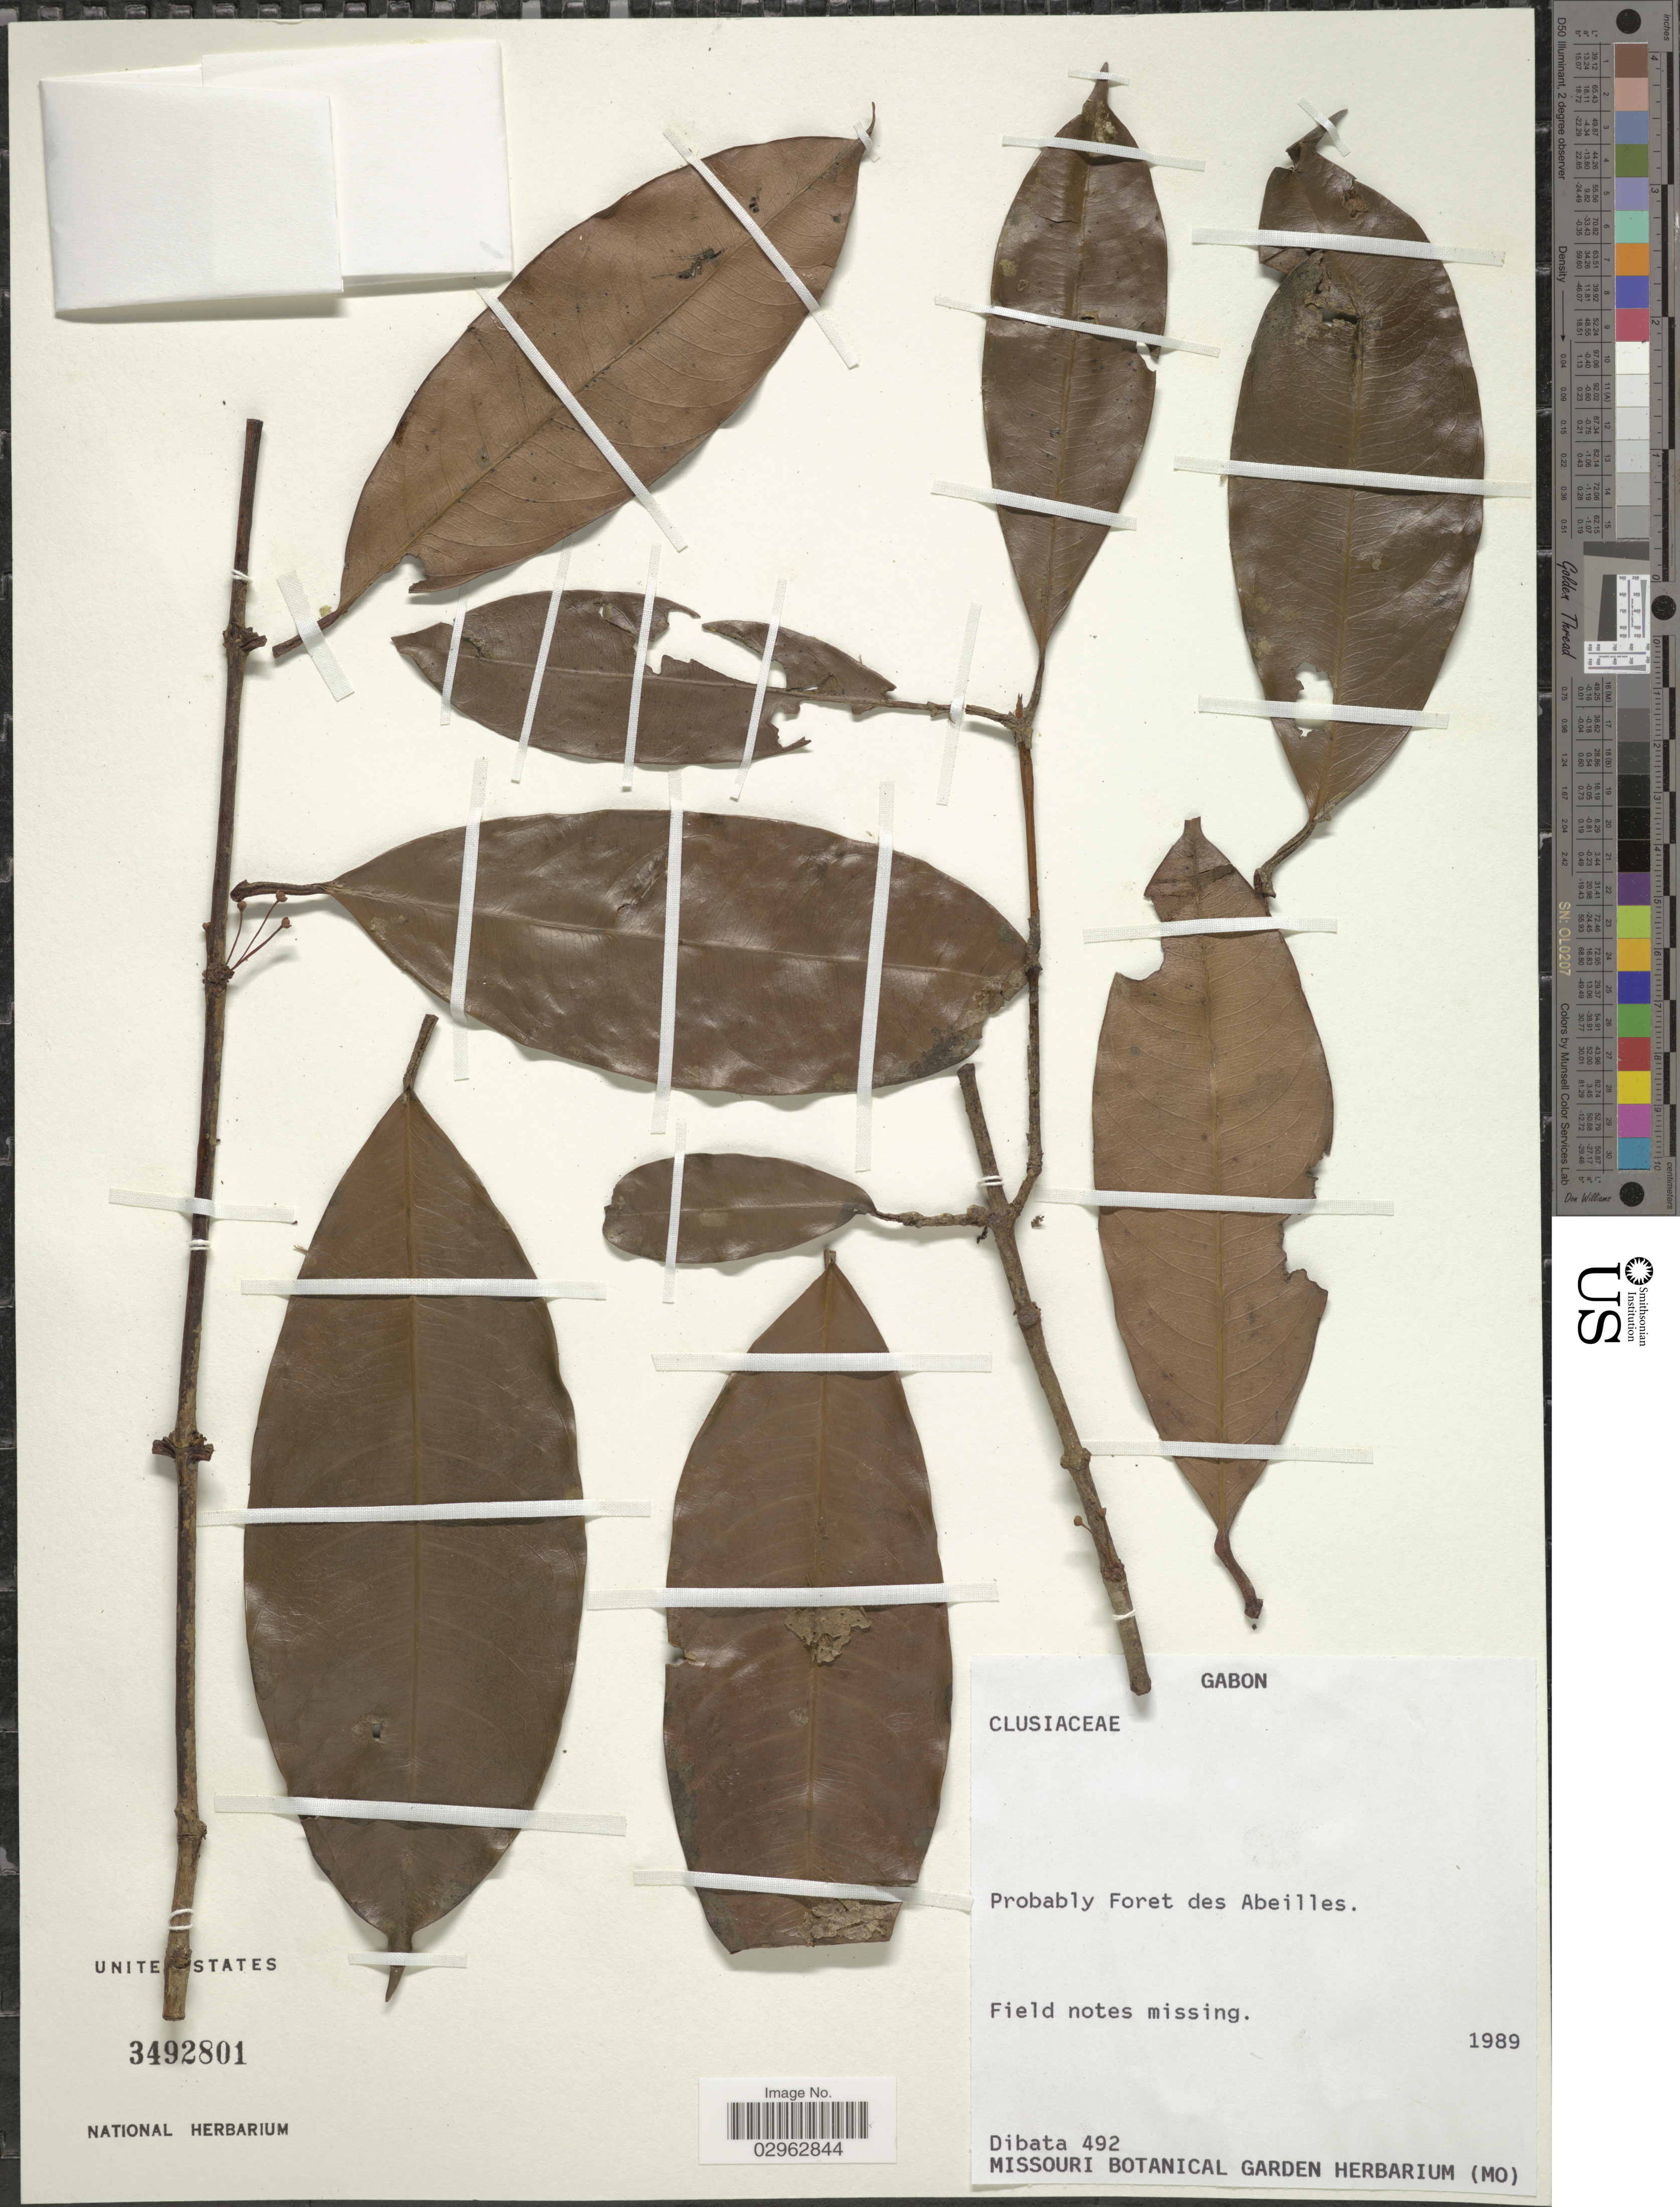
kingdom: Plantae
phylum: Tracheophyta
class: Magnoliopsida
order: Malpighiales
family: Clusiaceae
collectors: Dibata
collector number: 492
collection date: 1989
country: Gabon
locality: Foret des Abeilles.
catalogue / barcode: US 3492801